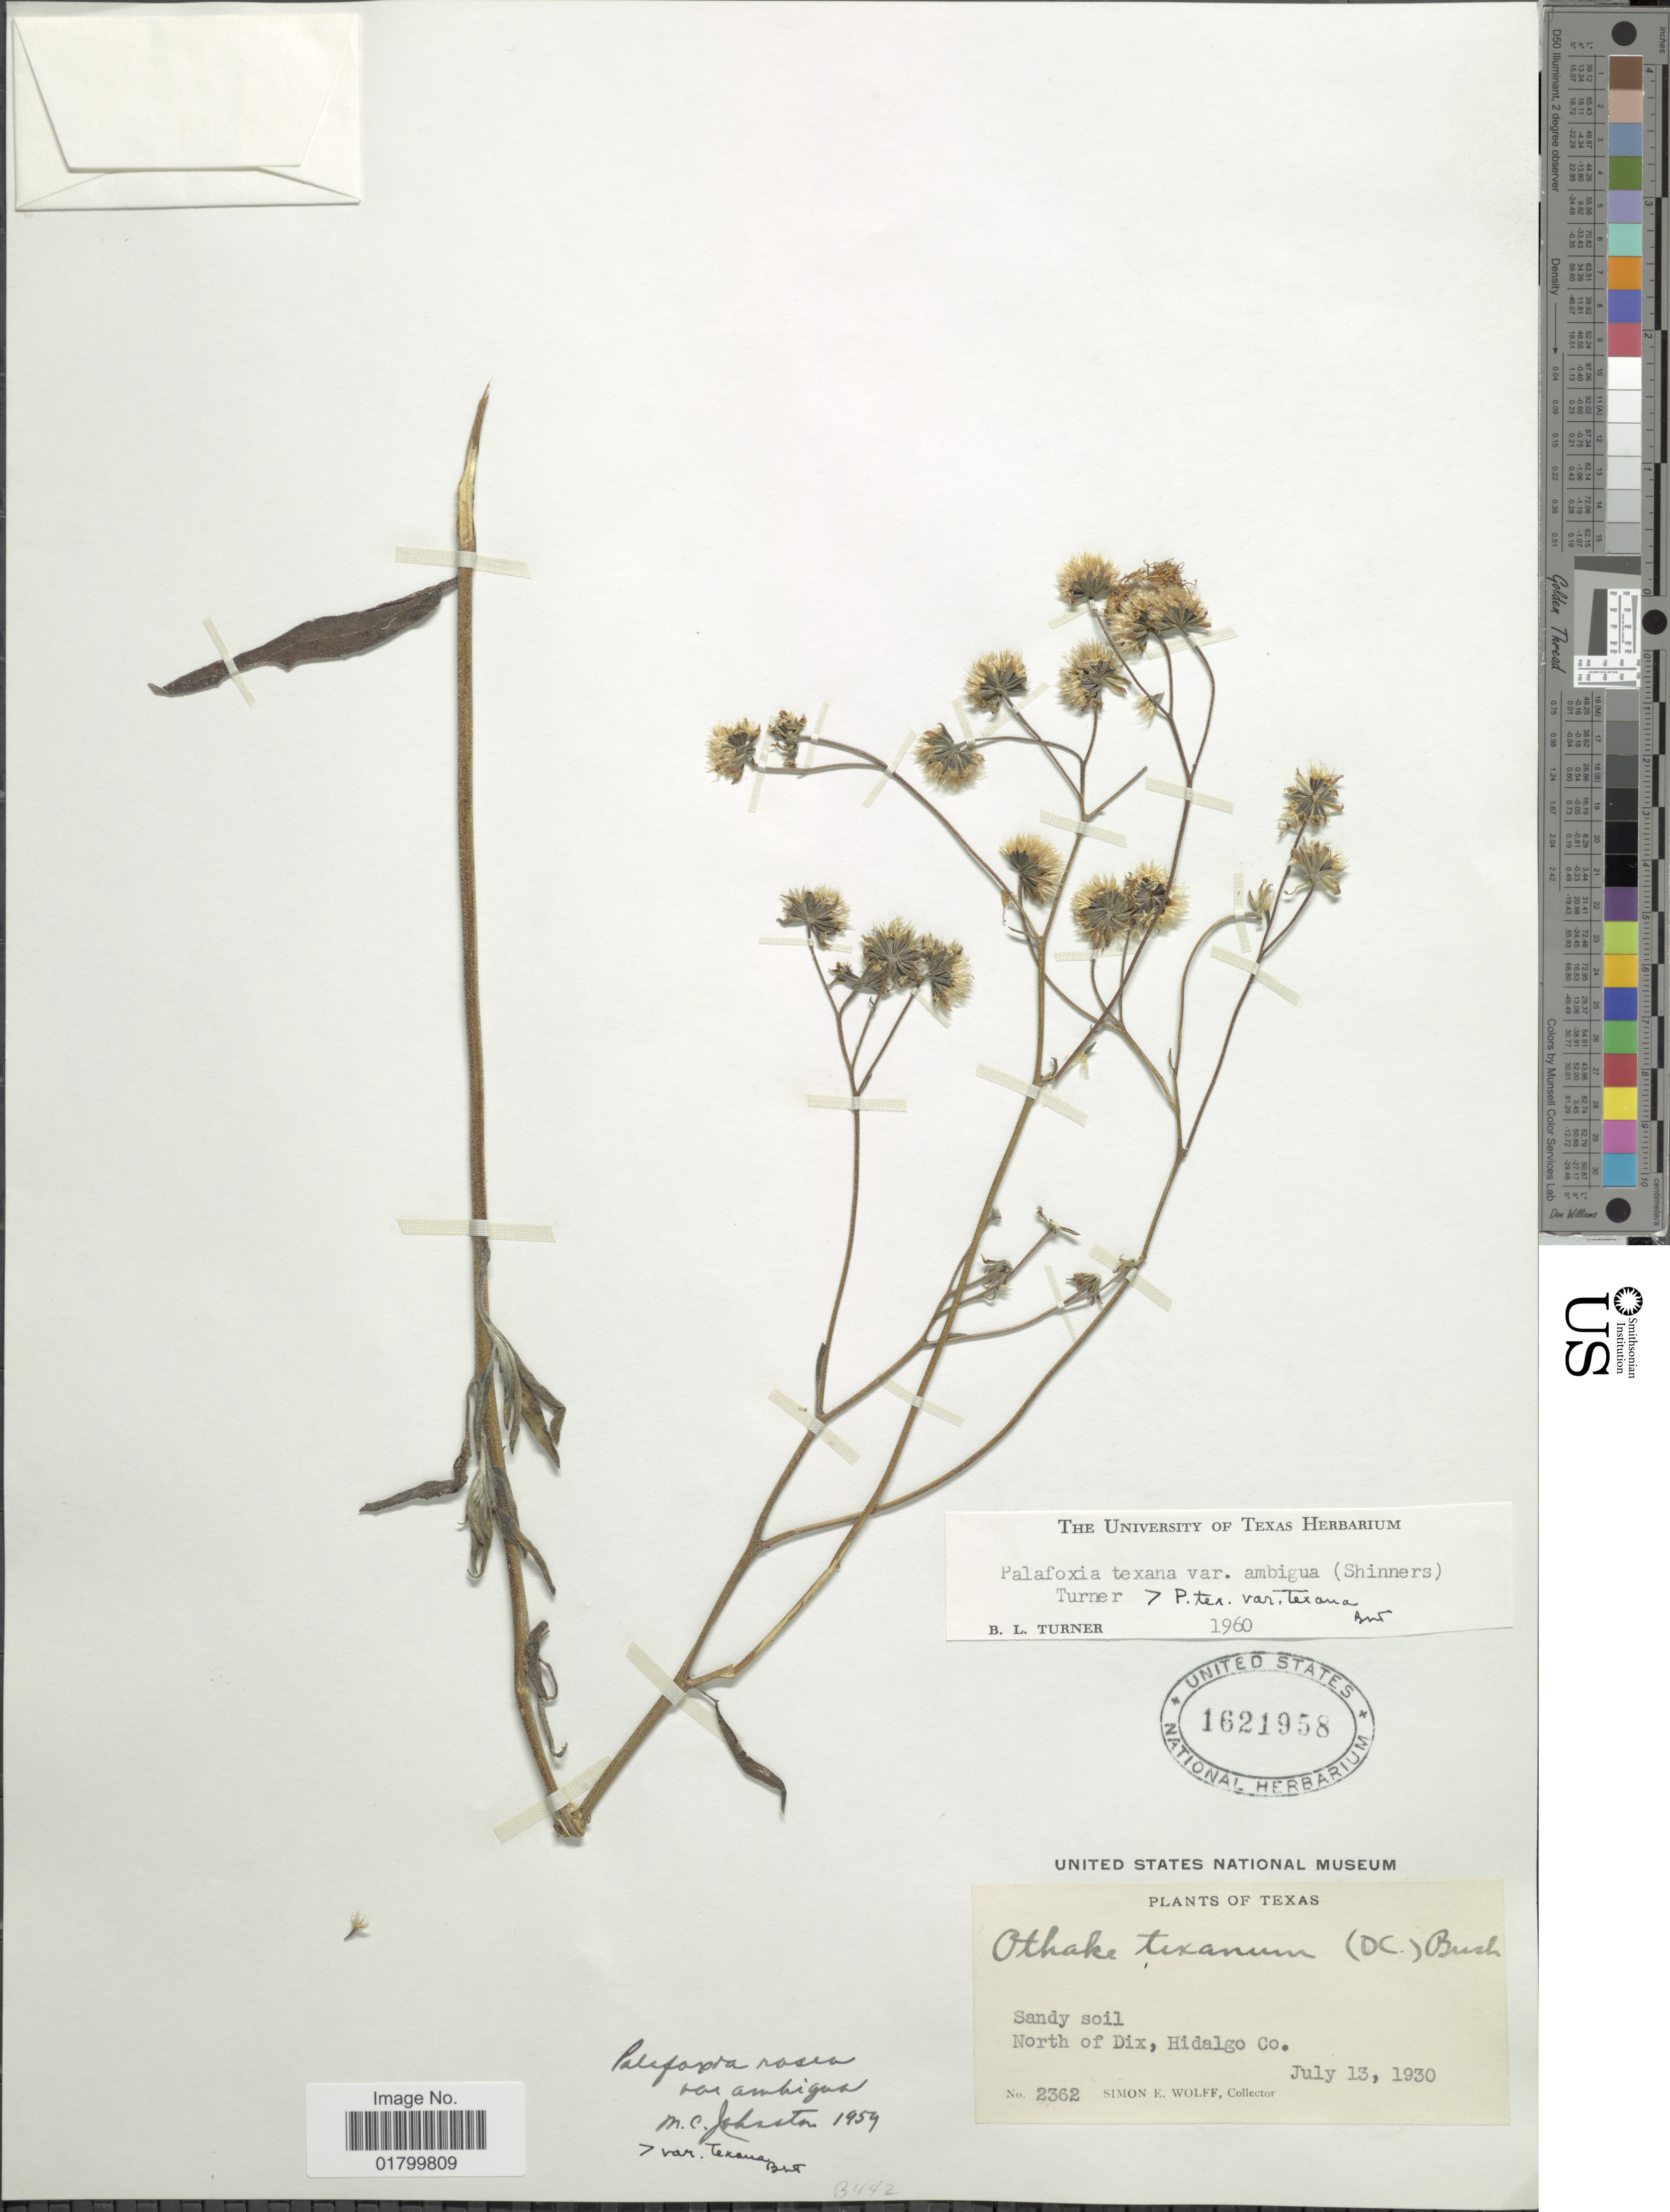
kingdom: Plantae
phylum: Tracheophyta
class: Magnoliopsida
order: Asterales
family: Asteraceae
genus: Palafoxia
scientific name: Palafoxia texana var. ambigua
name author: (Shinners) B.L. Turner & M.I. Morris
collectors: S. E. Wolff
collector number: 2362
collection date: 1930-07-13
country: United States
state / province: Texas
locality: North of Dix, Hidalgo Co.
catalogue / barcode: US 1621958